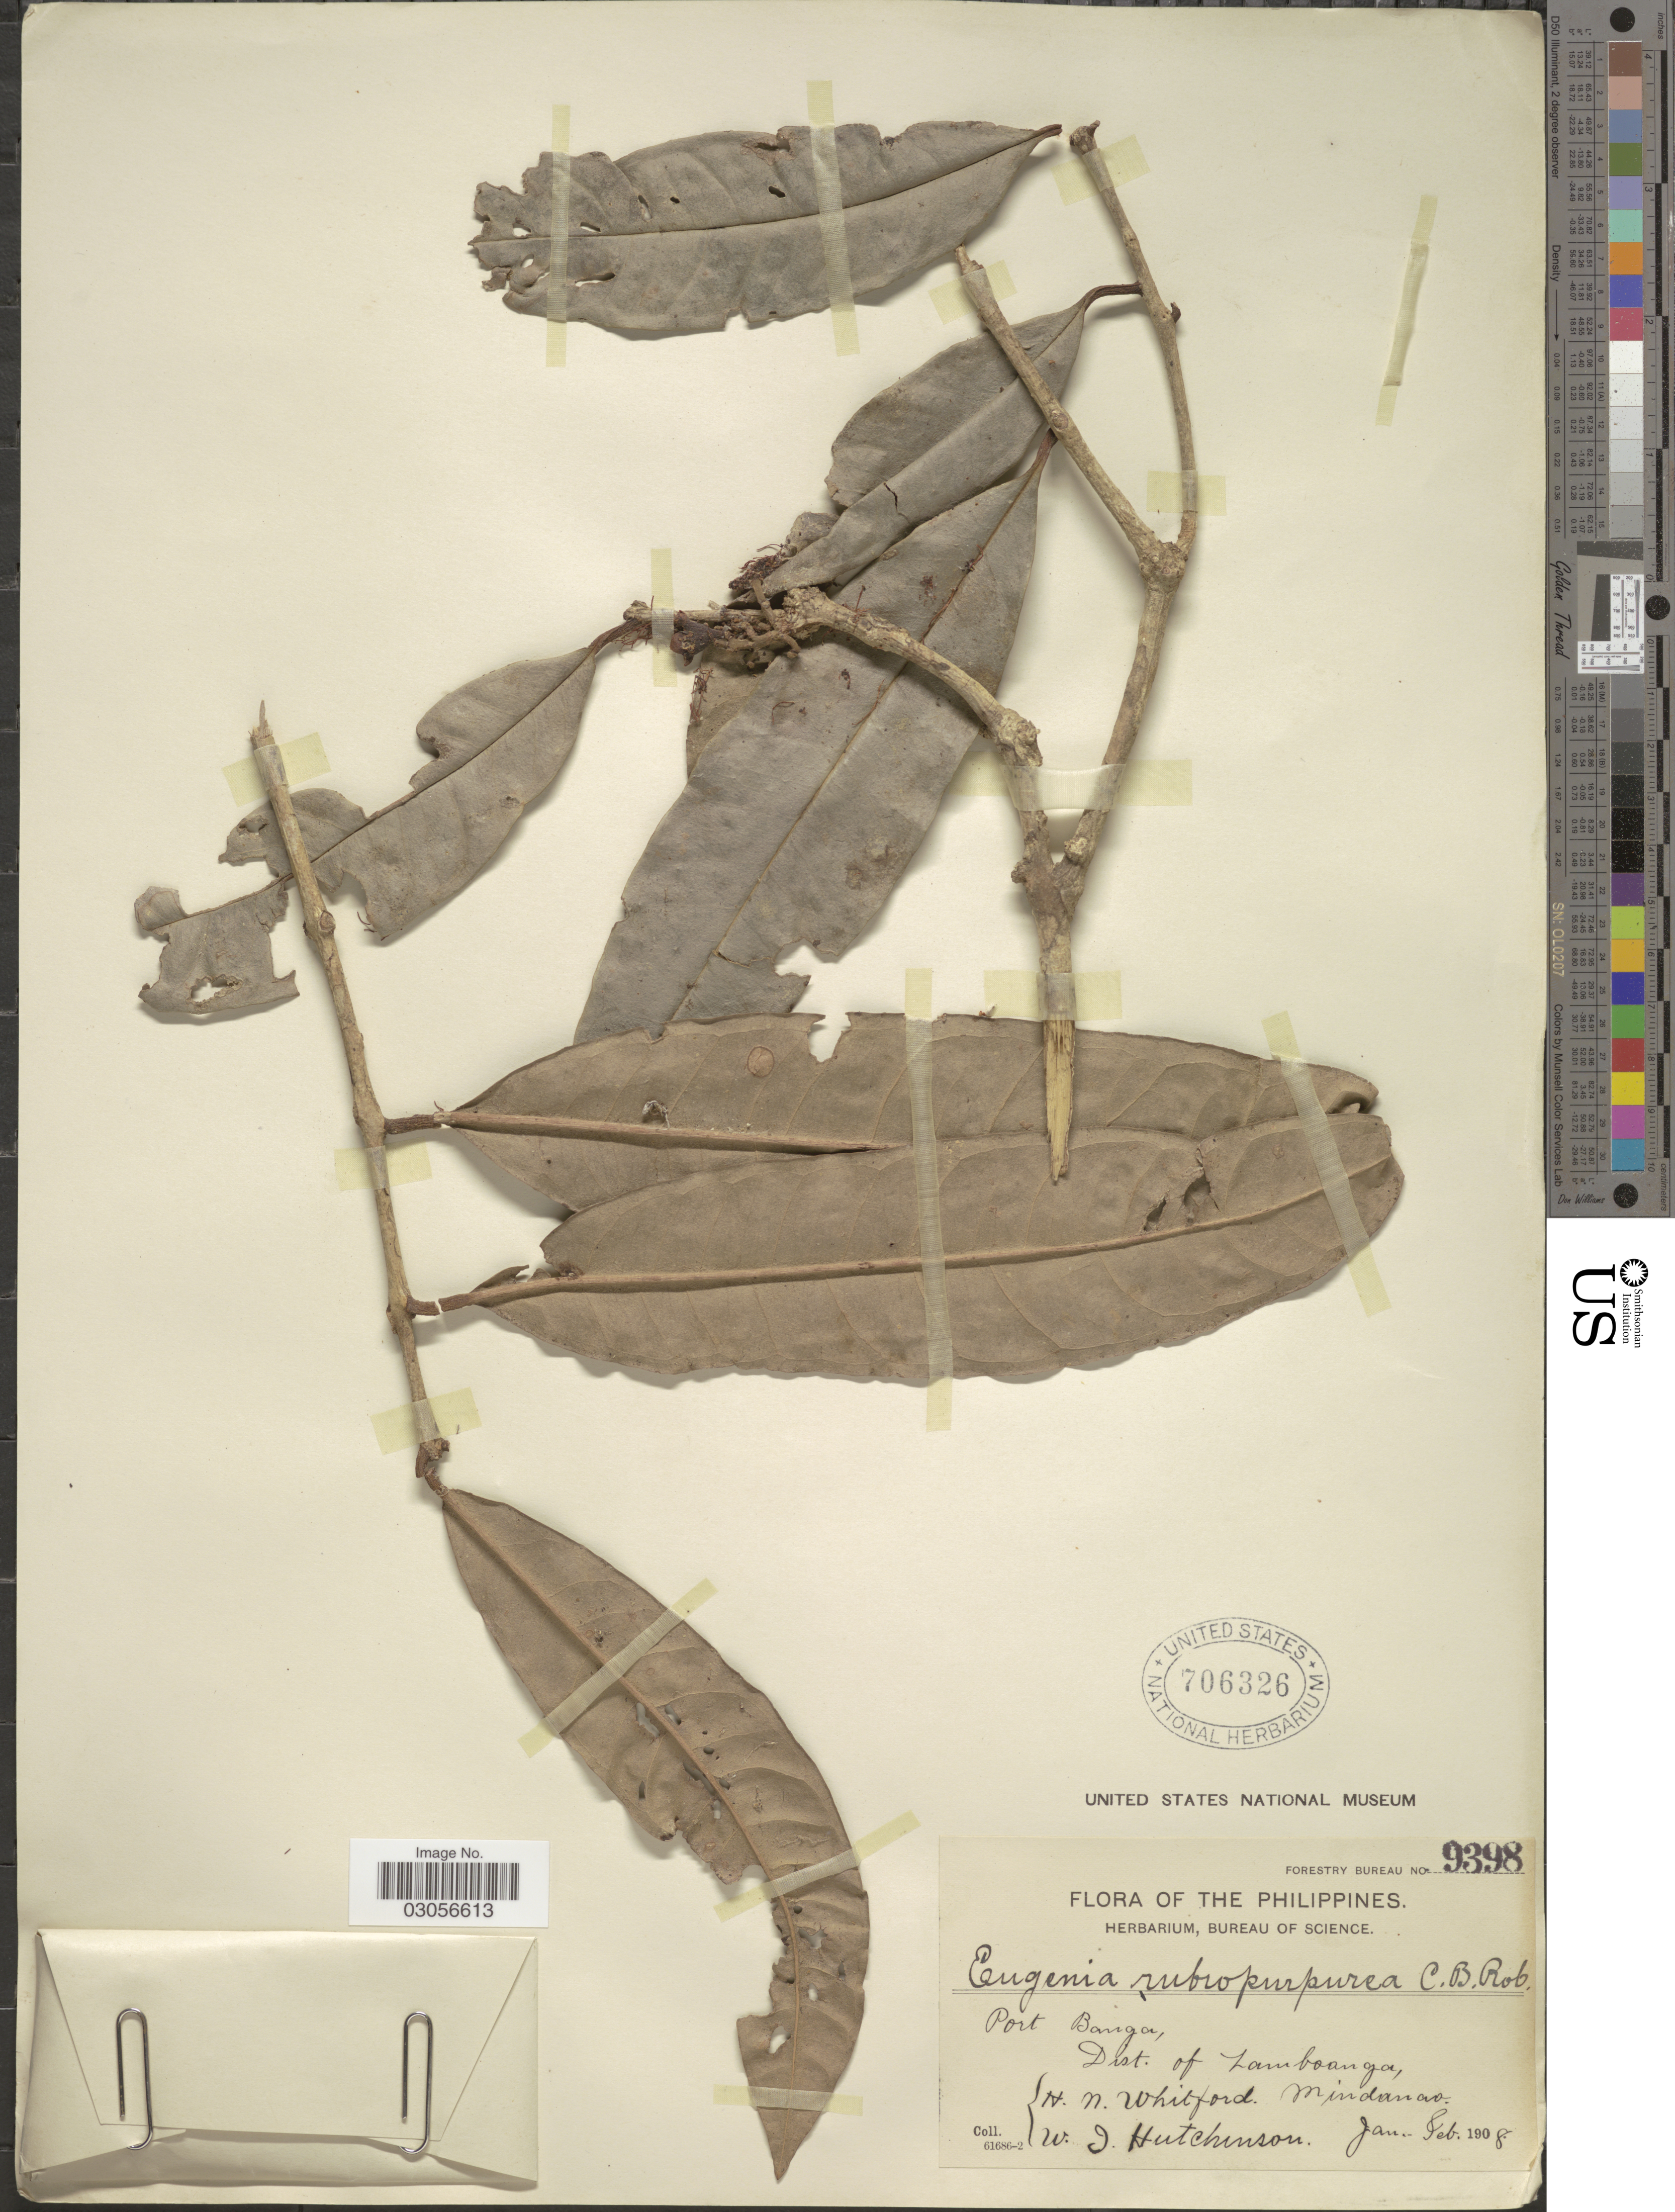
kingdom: Plantae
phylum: Tracheophyta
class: Magnoliopsida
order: Myrtales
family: Myrtaceae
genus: Syzygium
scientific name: Syzygium rubropurpureum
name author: (C.B. Rob.) Airy Shaw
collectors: H. N. Whitford & W. J. Hutchinson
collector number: Forestry Bureau 9398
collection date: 1908-01/1908-02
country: Philippines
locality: Port Banga, Dist. of Zamboanga, Mindanao.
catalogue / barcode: US 706326